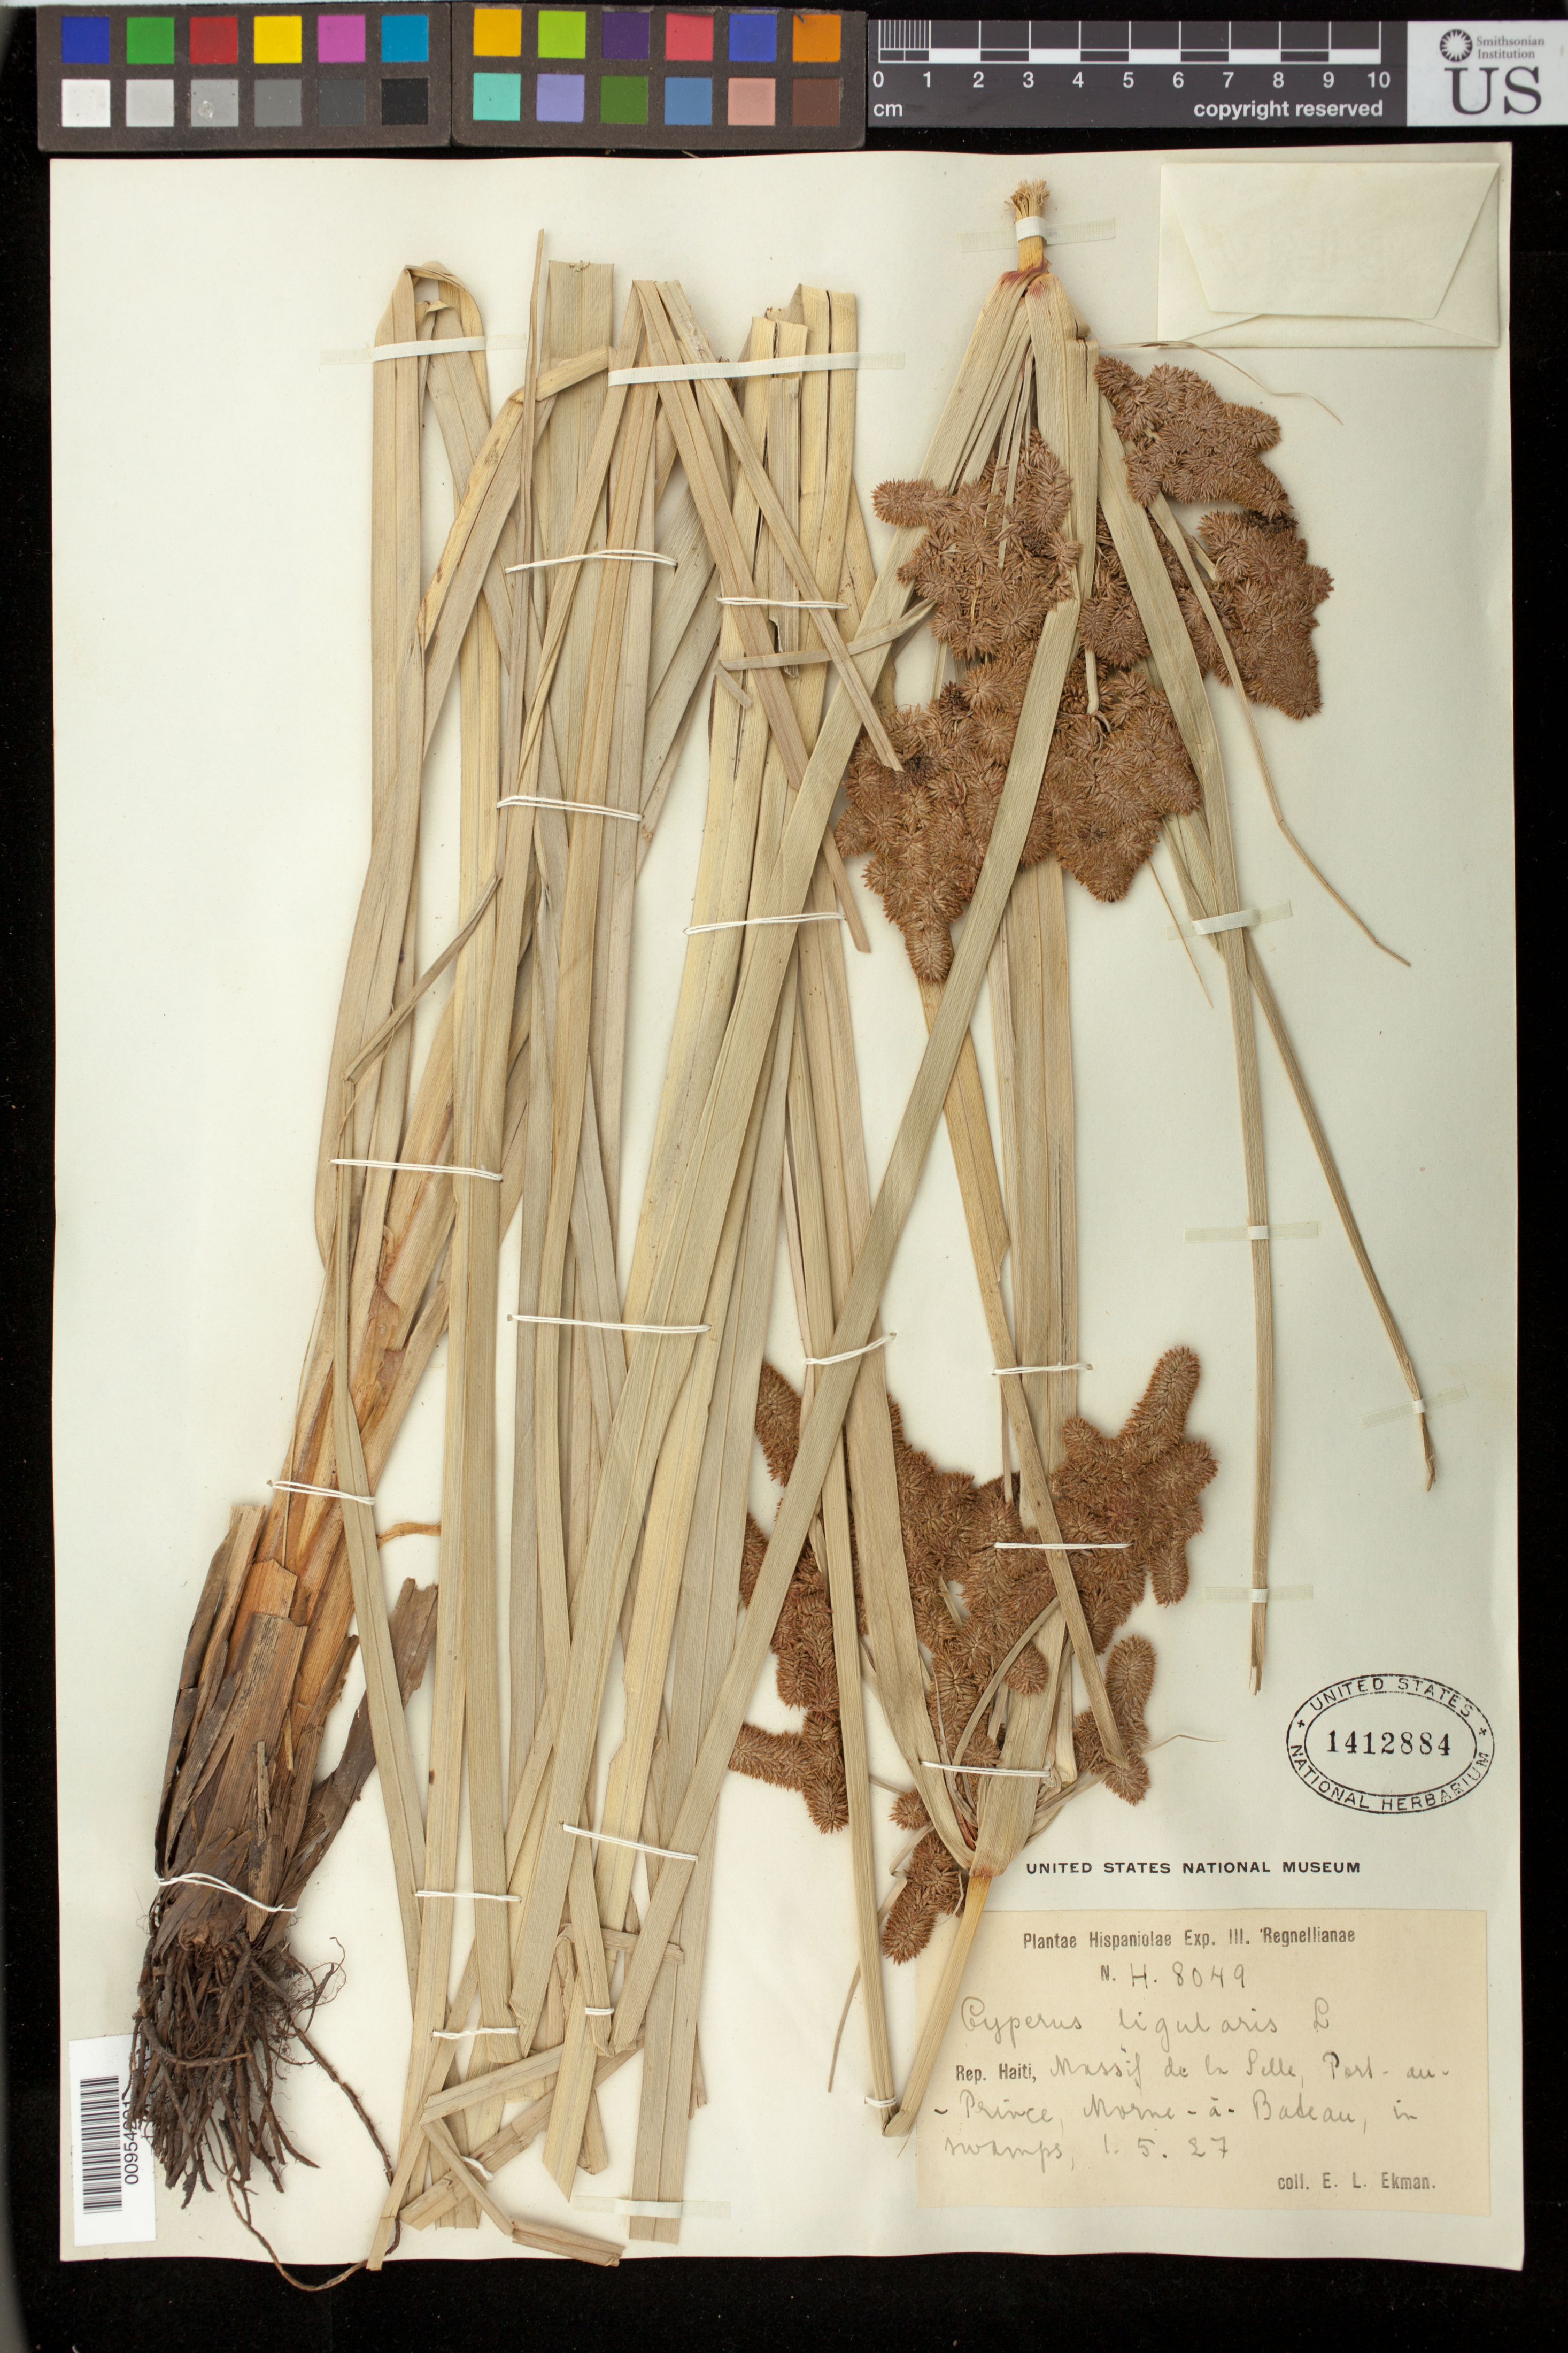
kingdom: Plantae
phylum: Tracheophyta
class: Liliopsida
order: Poales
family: Cyperaceae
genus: Cyperus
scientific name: Cyperus ligularis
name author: L.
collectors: E. L. Ekman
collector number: H 8049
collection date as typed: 01 May 1927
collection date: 1927-05-01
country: Haiti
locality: Massif de la Selle, Port au Prince, Morne à Bateau, in swamps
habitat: In swamps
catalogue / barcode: US 1412884